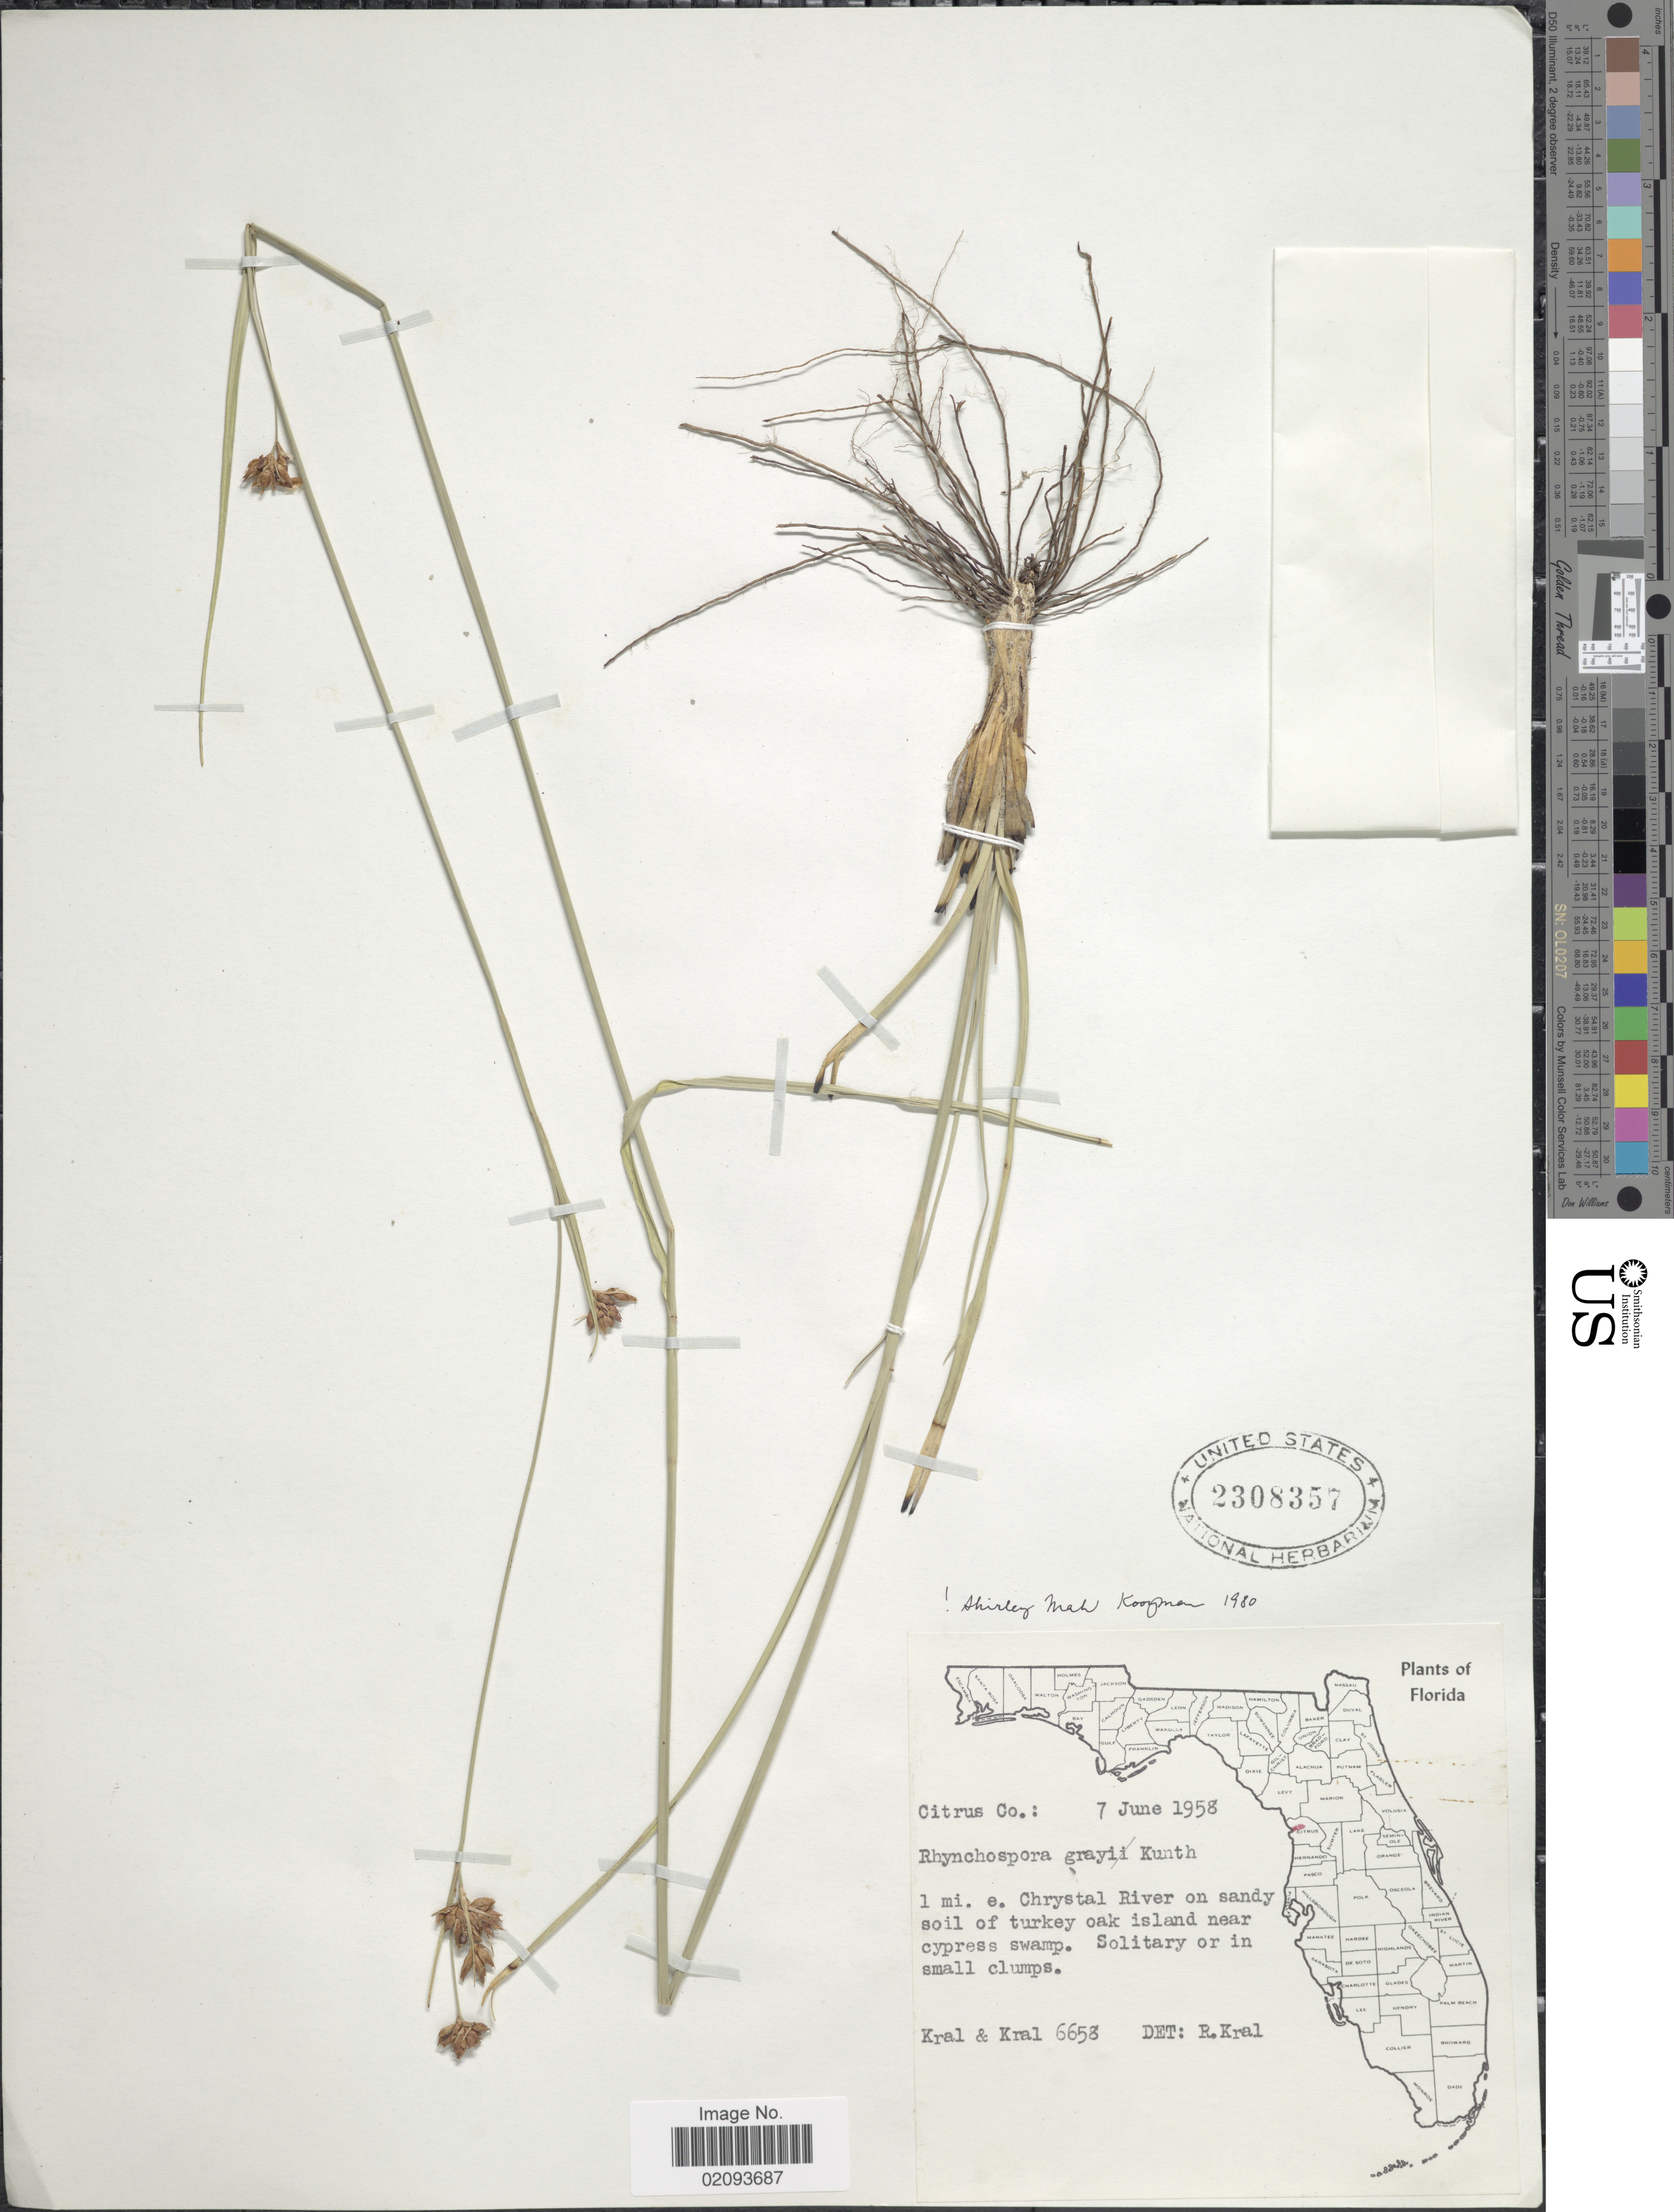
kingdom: Plantae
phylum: Tracheophyta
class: Liliopsida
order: Poales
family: Cyperaceae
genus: Rhynchospora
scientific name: Rhynchospora grayi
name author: Kunth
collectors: -- Kral & -- Kral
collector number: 6658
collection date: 1958-06-07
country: United States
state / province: Florida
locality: Citrus Co. 1 mi. e. Chrystal River on sandy soil of turkey oak island near cypress swamp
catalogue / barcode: US 2308357